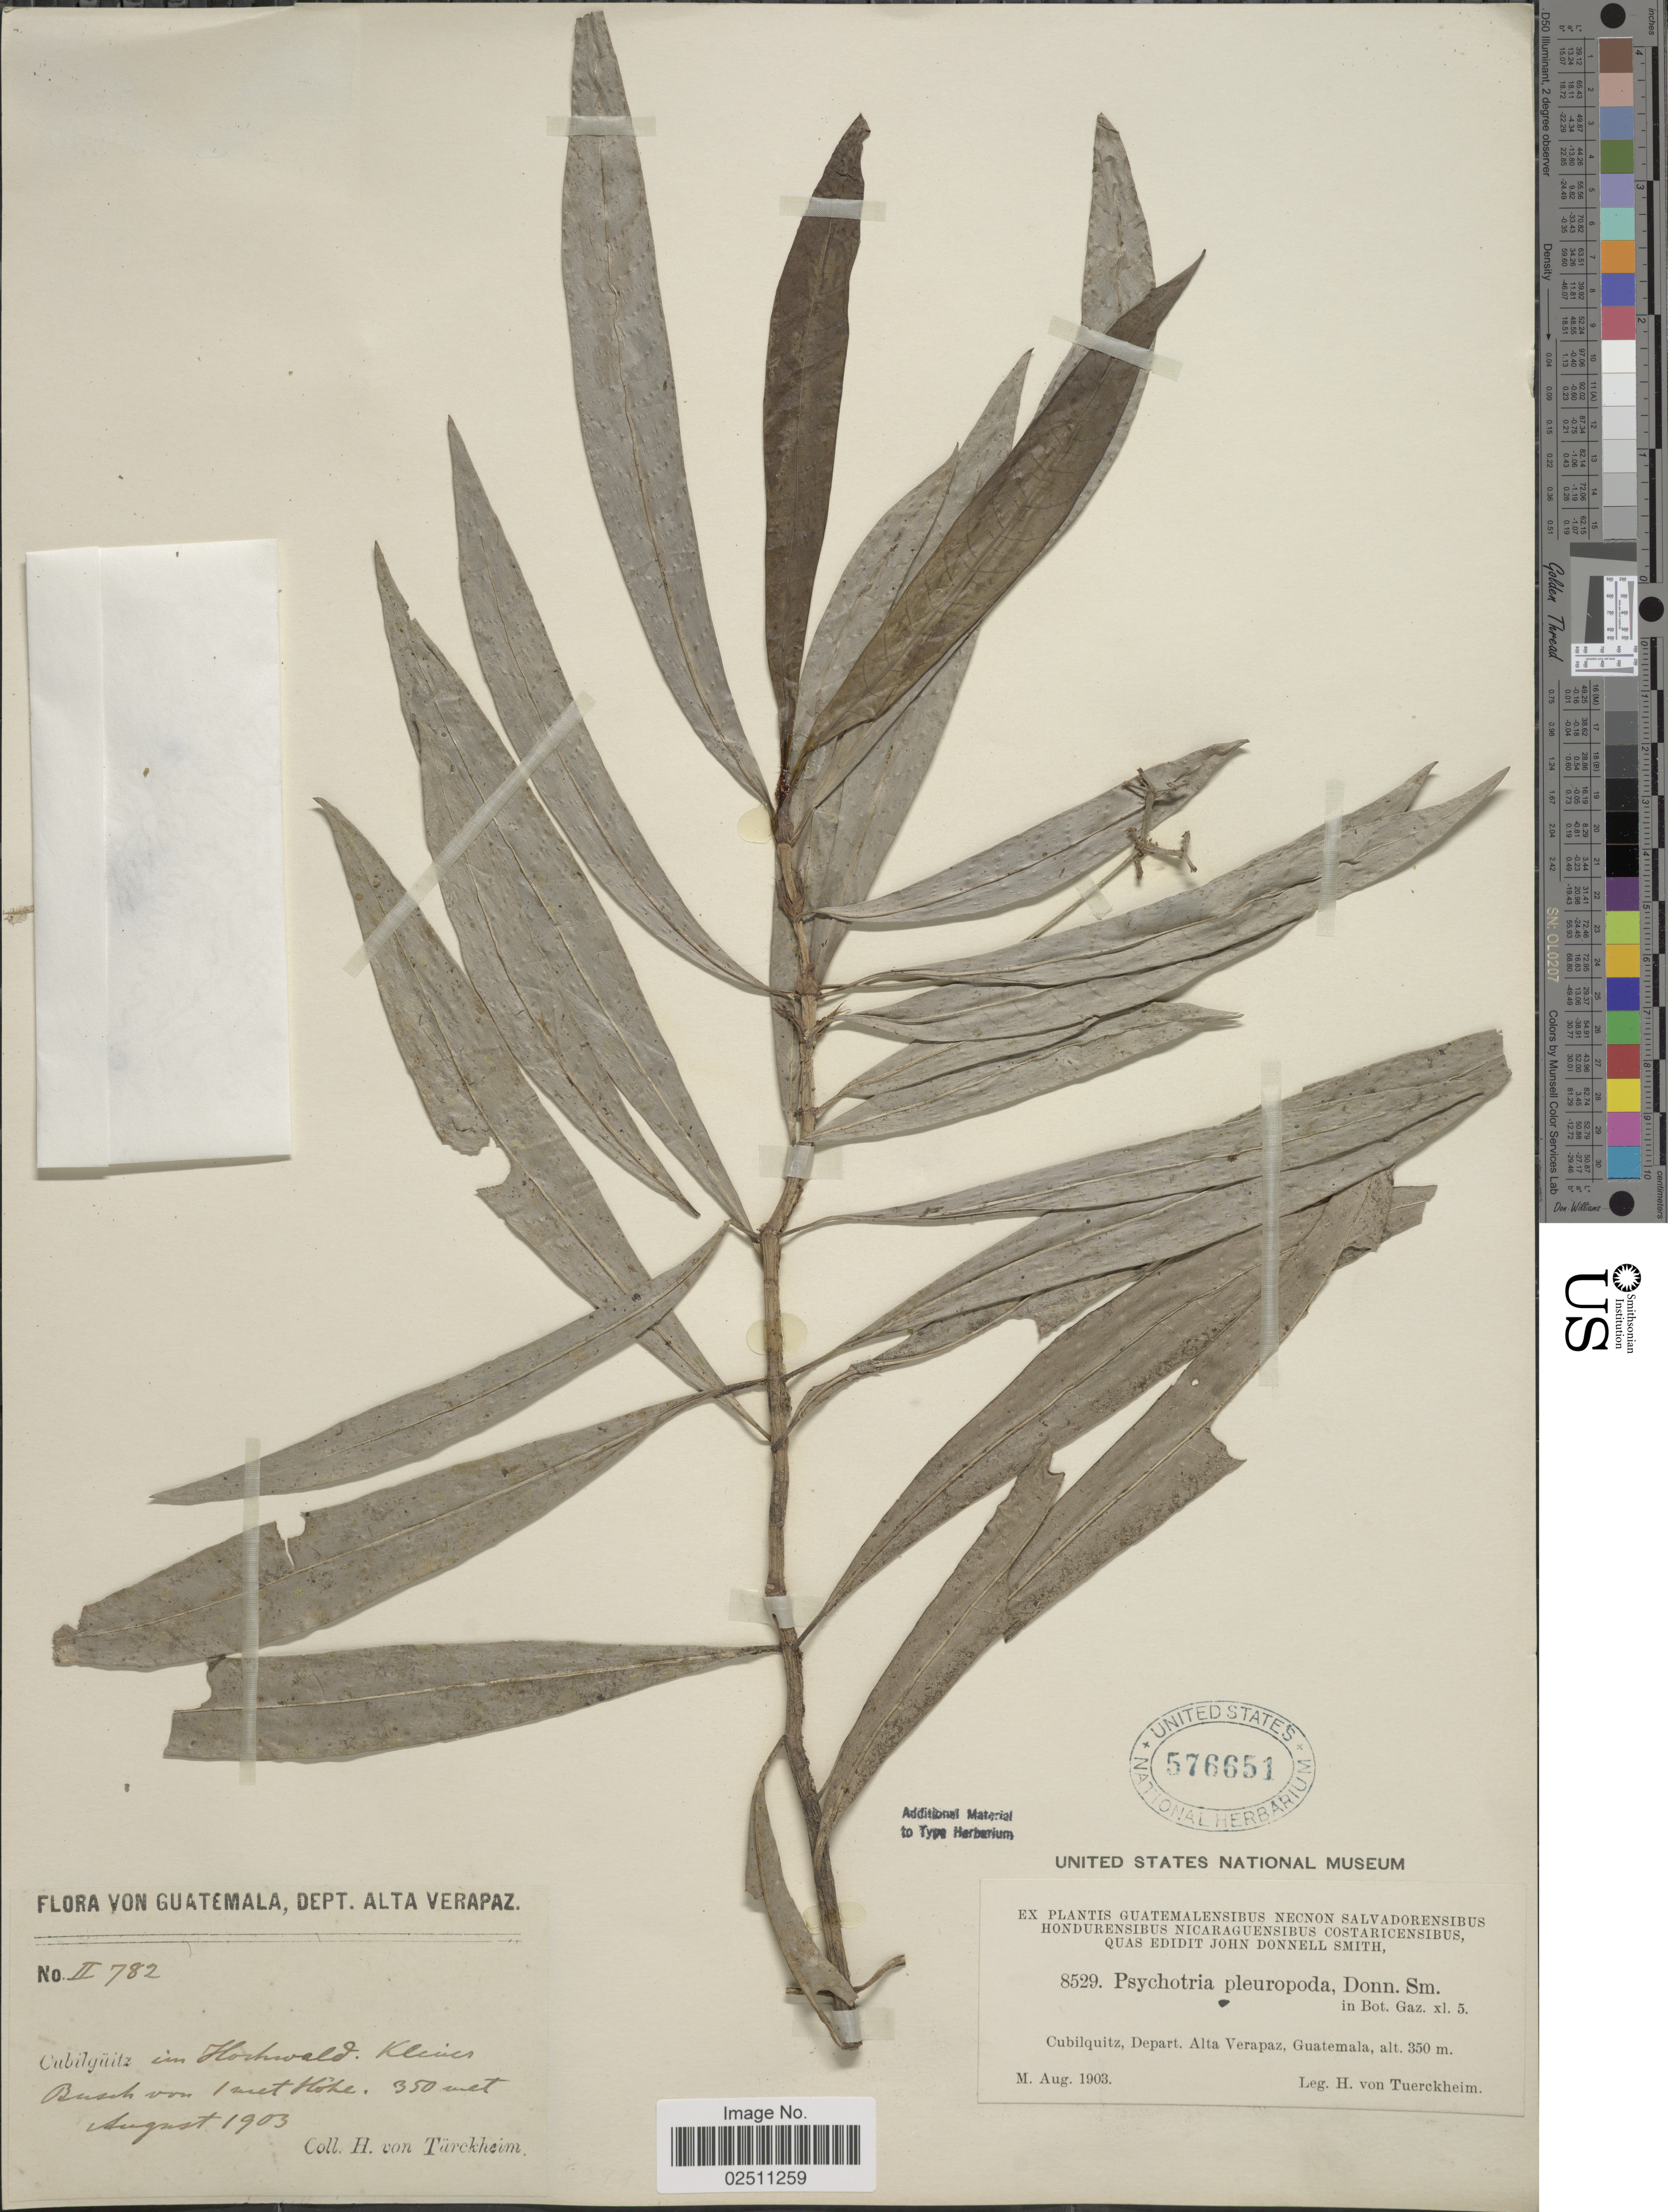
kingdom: Plantae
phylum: Tracheophyta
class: Magnoliopsida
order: Gentianales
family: Rubiaceae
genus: Psychotria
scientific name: Psychotria pleuropoda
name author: Donn. Sm.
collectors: H. von Türckheim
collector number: II 782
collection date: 1903-08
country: Guatemala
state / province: Alta Verapaz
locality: Cubilguitz in Hochwald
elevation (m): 350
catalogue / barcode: US 576651